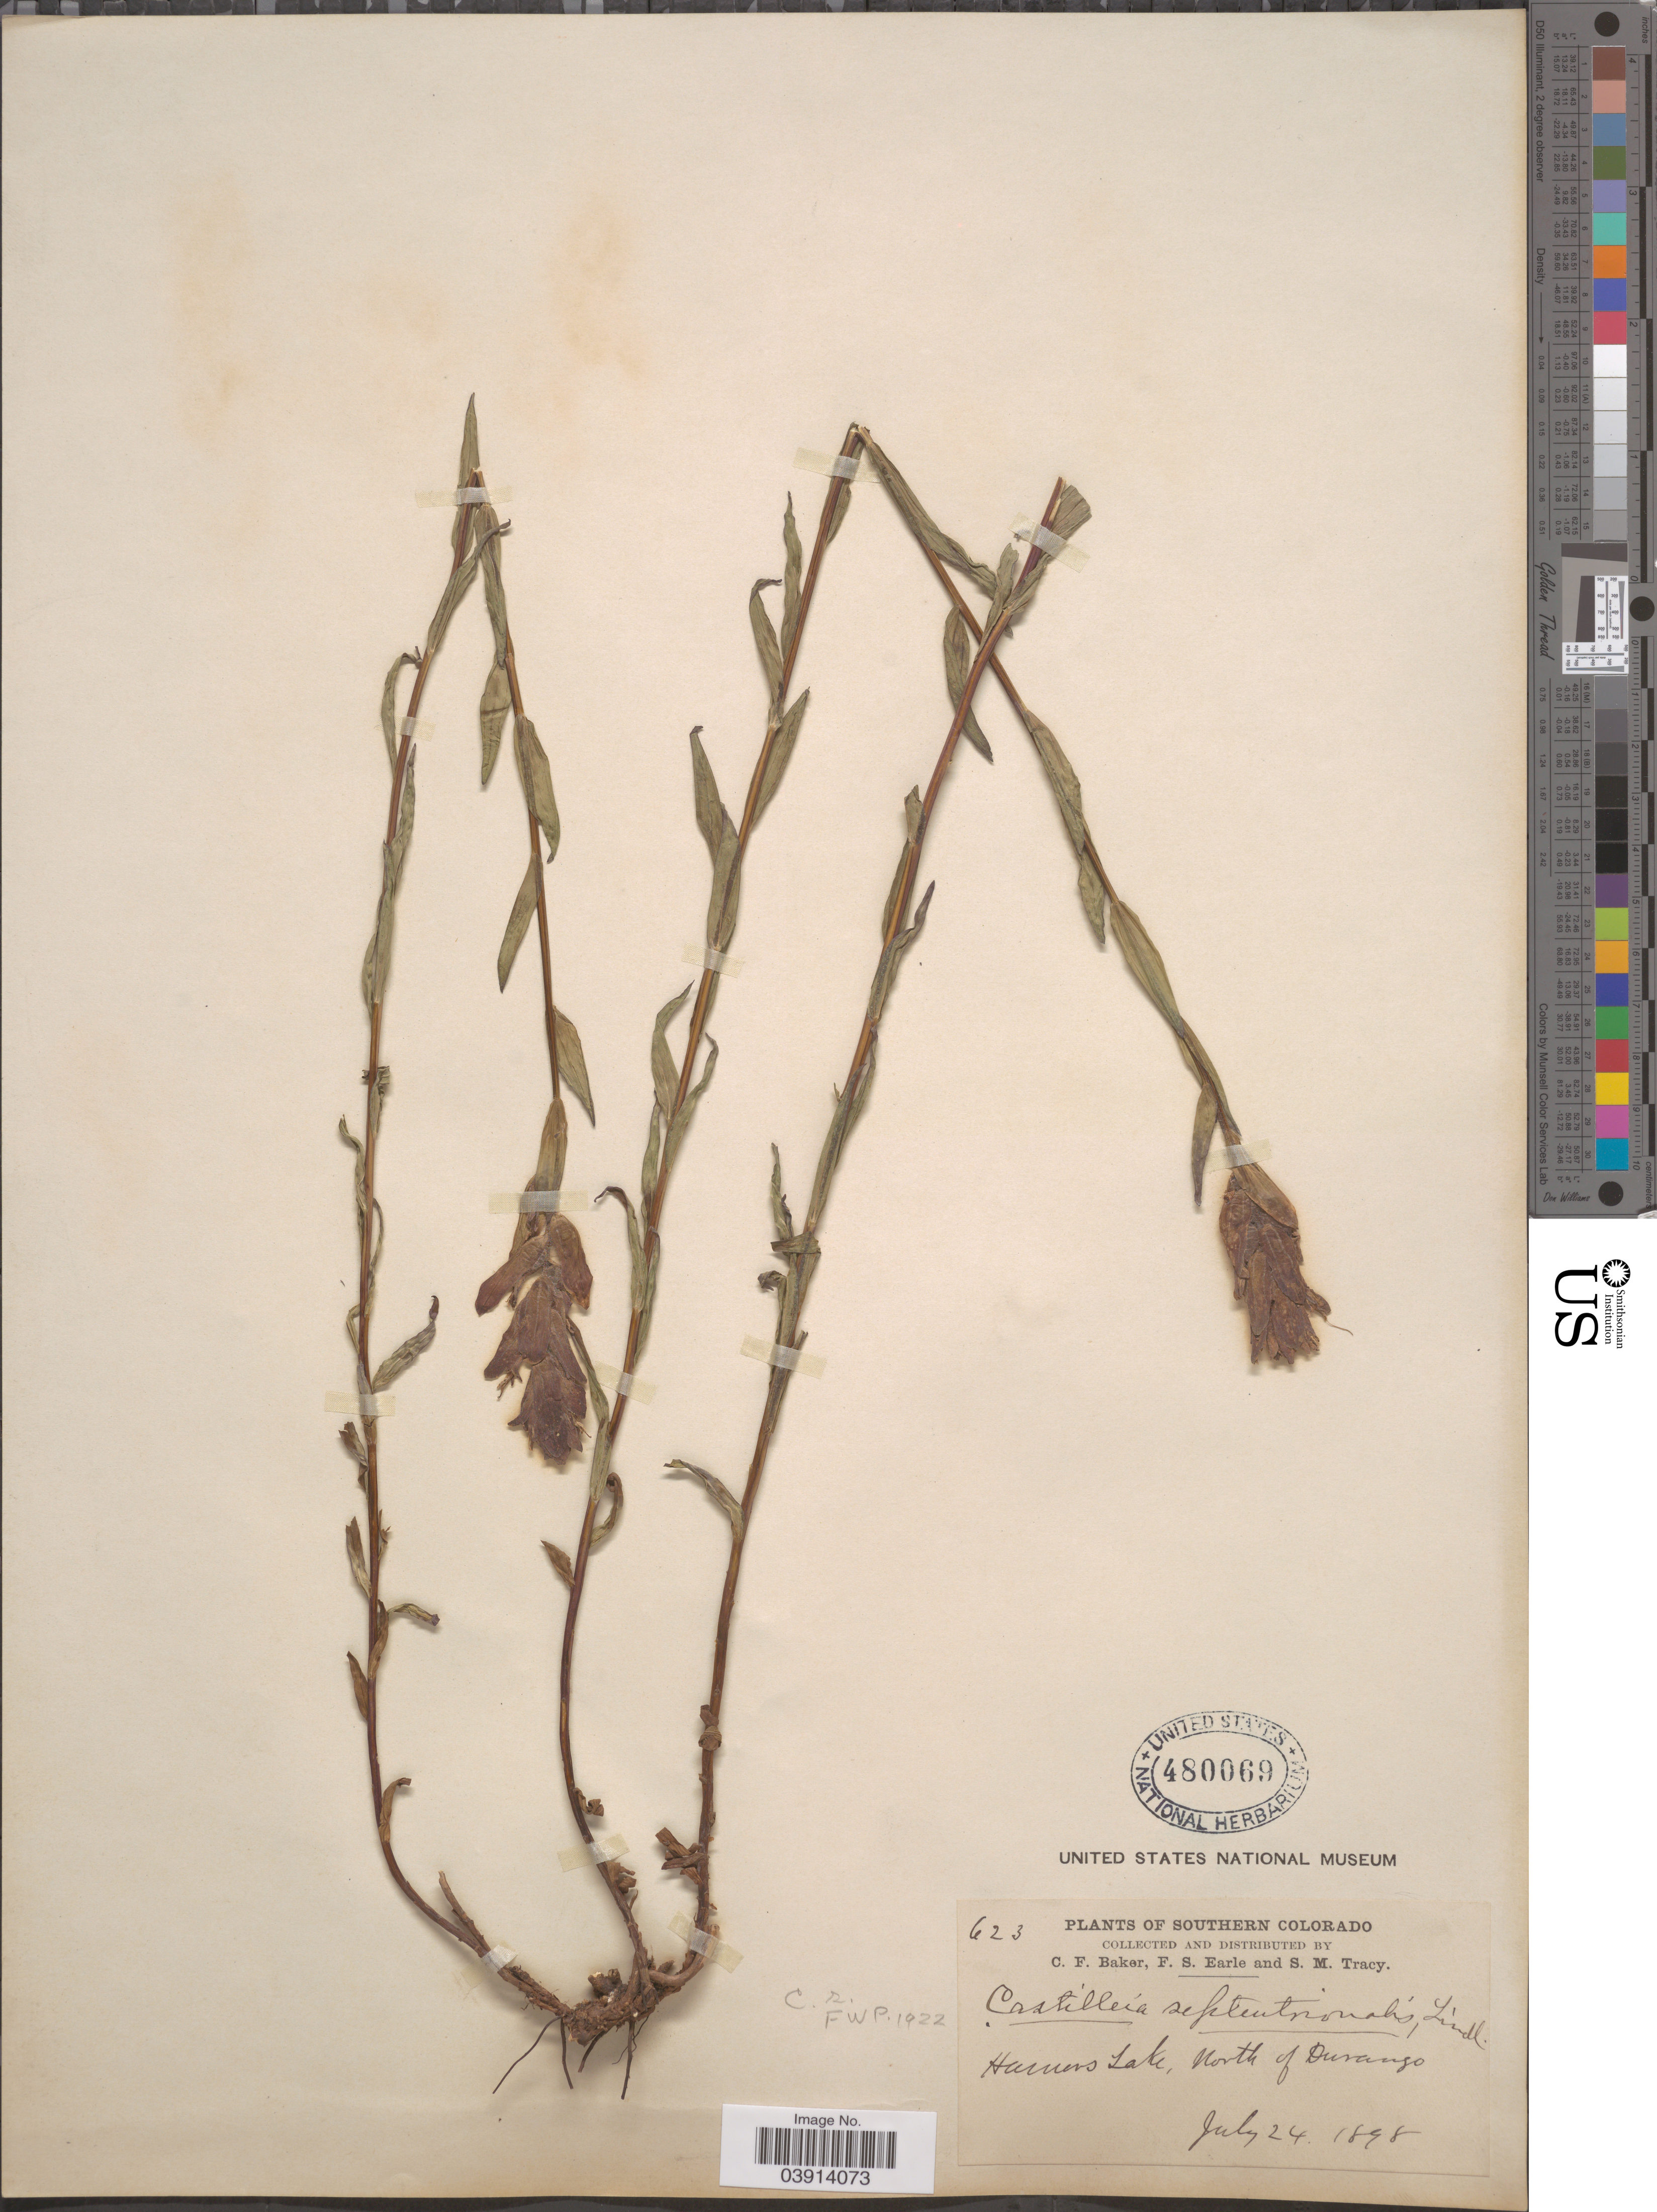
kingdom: Plantae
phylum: Tracheophyta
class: Magnoliopsida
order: Lamiales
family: Orobanchaceae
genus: Castilleja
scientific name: Castilleja septentrionalis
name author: Lindl.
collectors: C. F. Baker, F. S. Earle & S. M. Tracy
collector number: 623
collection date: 1898-07-24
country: United States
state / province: Colorado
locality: Southern Colorado. Harners Lake, North of Durango.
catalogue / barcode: US 480069